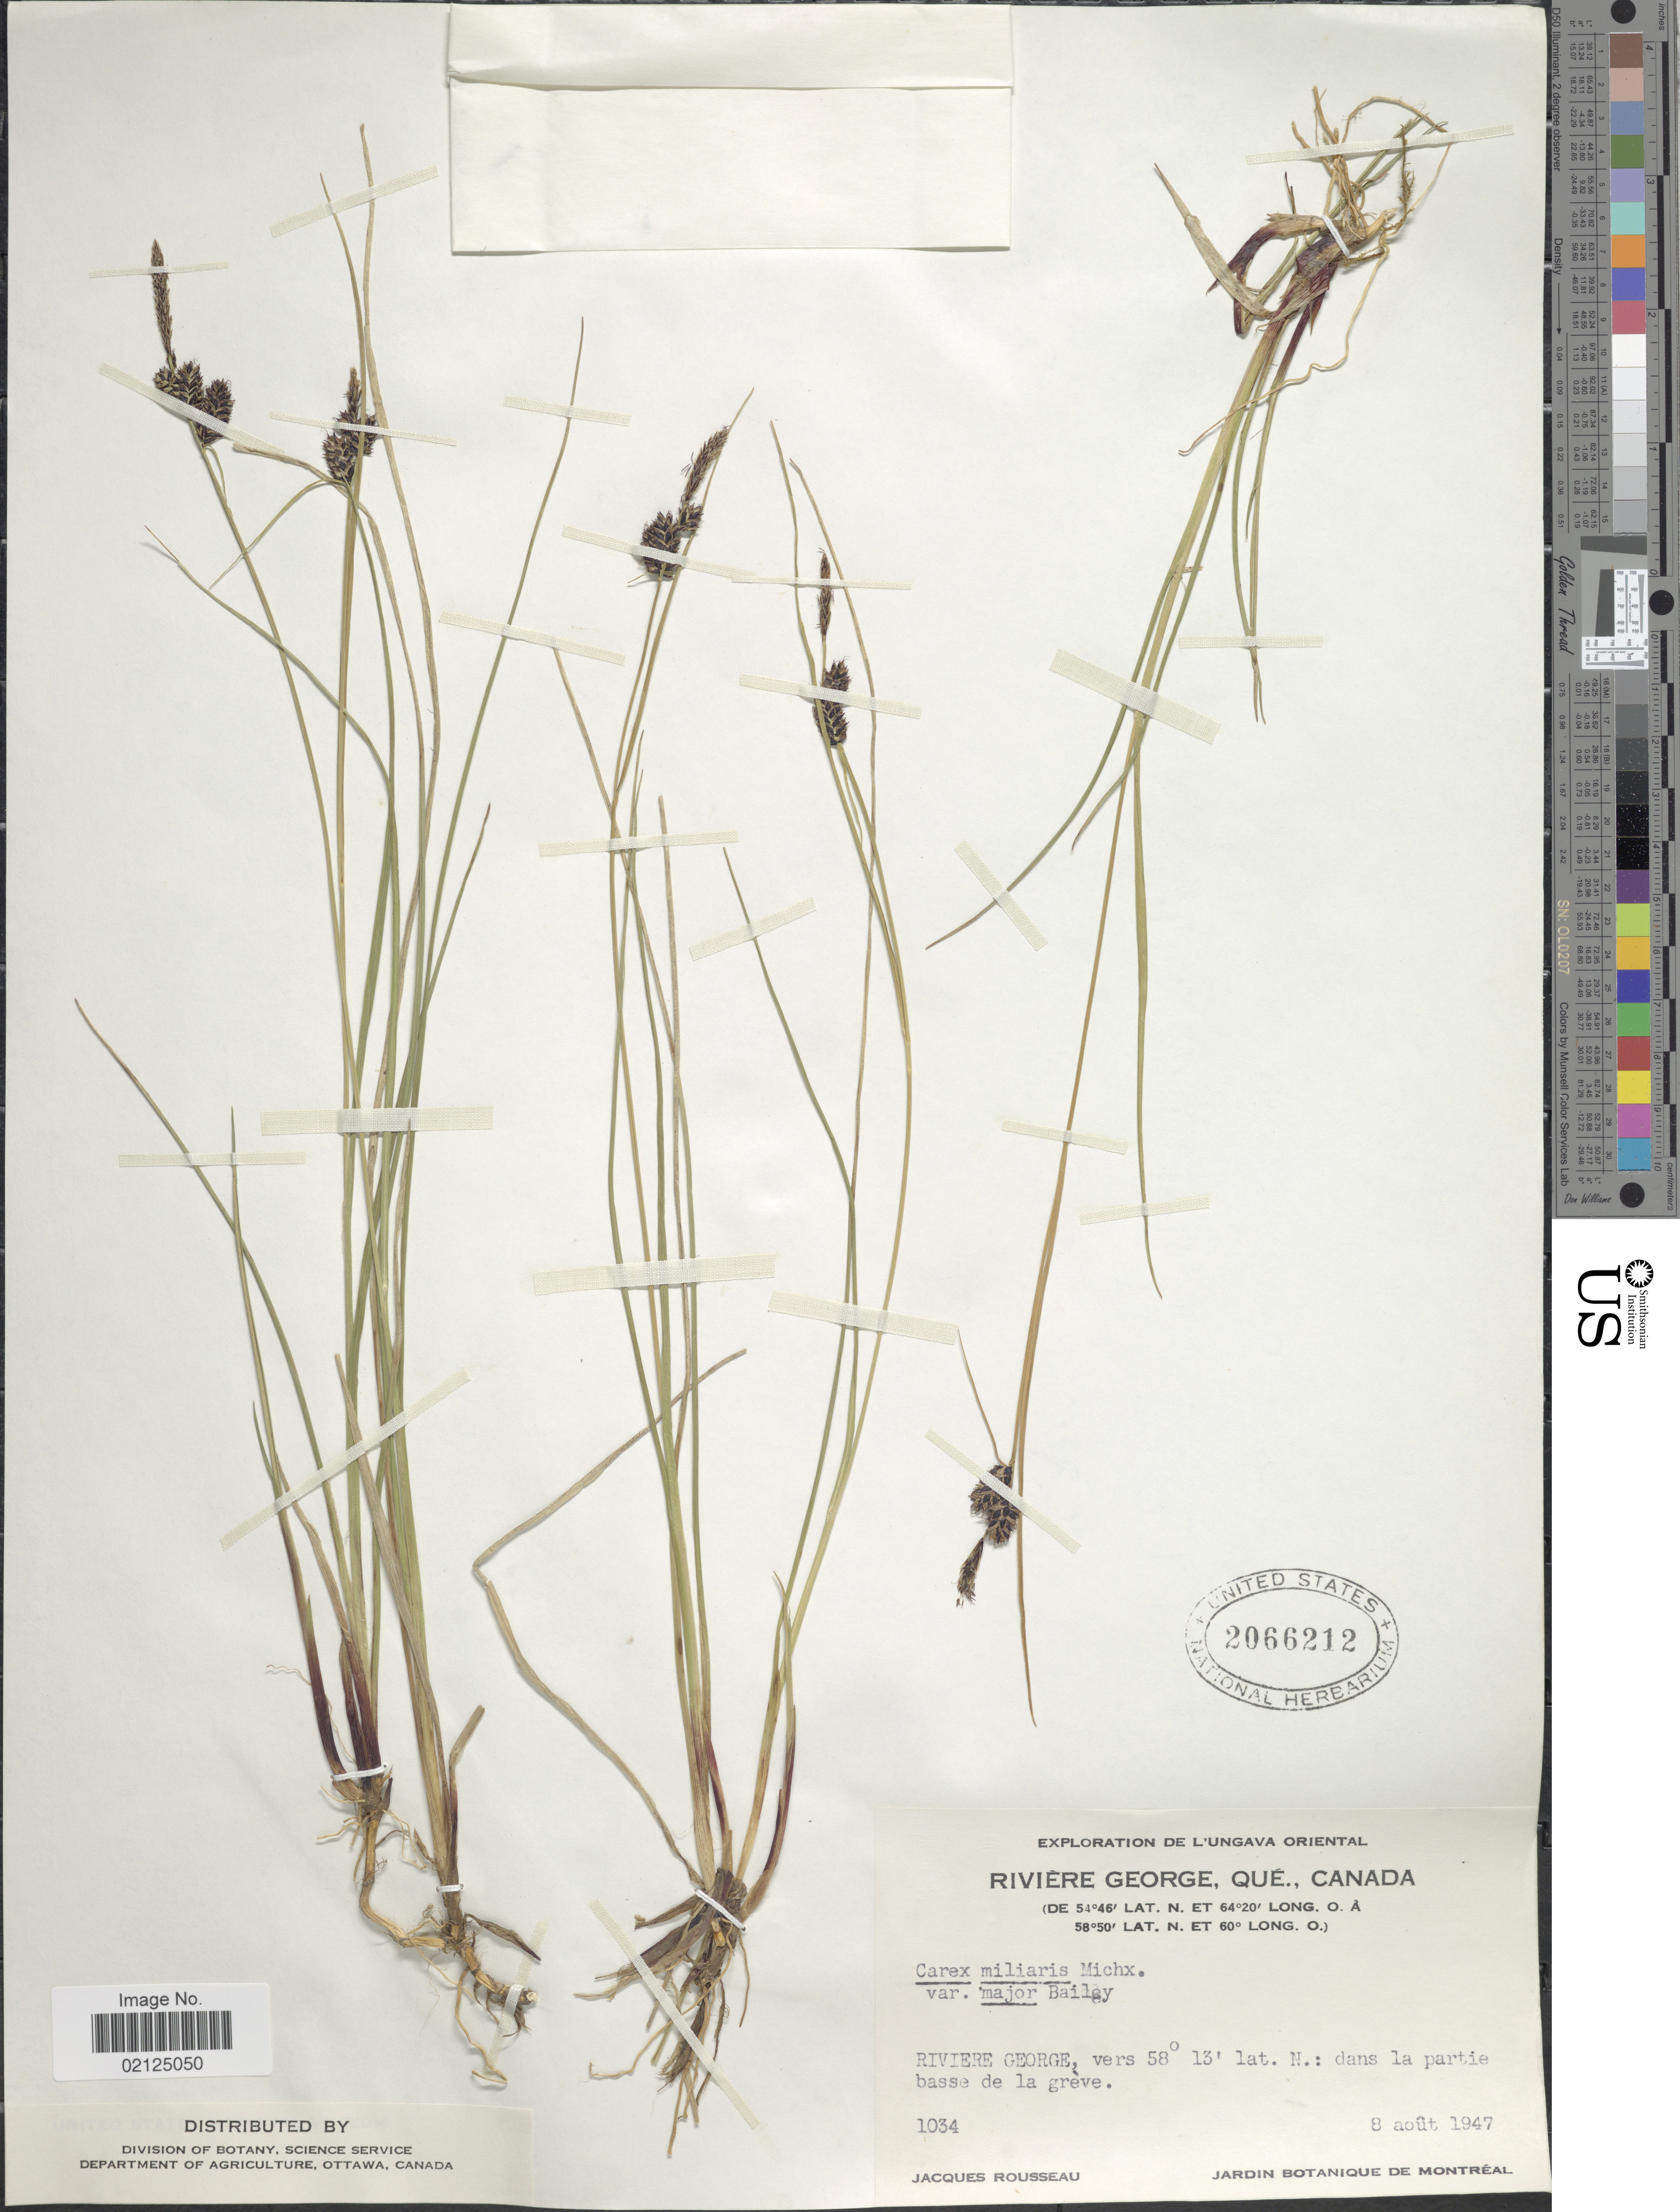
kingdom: Plantae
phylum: Tracheophyta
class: Liliopsida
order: Poales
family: Cyperaceae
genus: Carex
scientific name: Carex miliaris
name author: Michx.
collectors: J. Rousseau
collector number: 1034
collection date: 1947-08-08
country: Canada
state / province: Quebec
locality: Riviere George, Que. Riviere george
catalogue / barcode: US 2066212